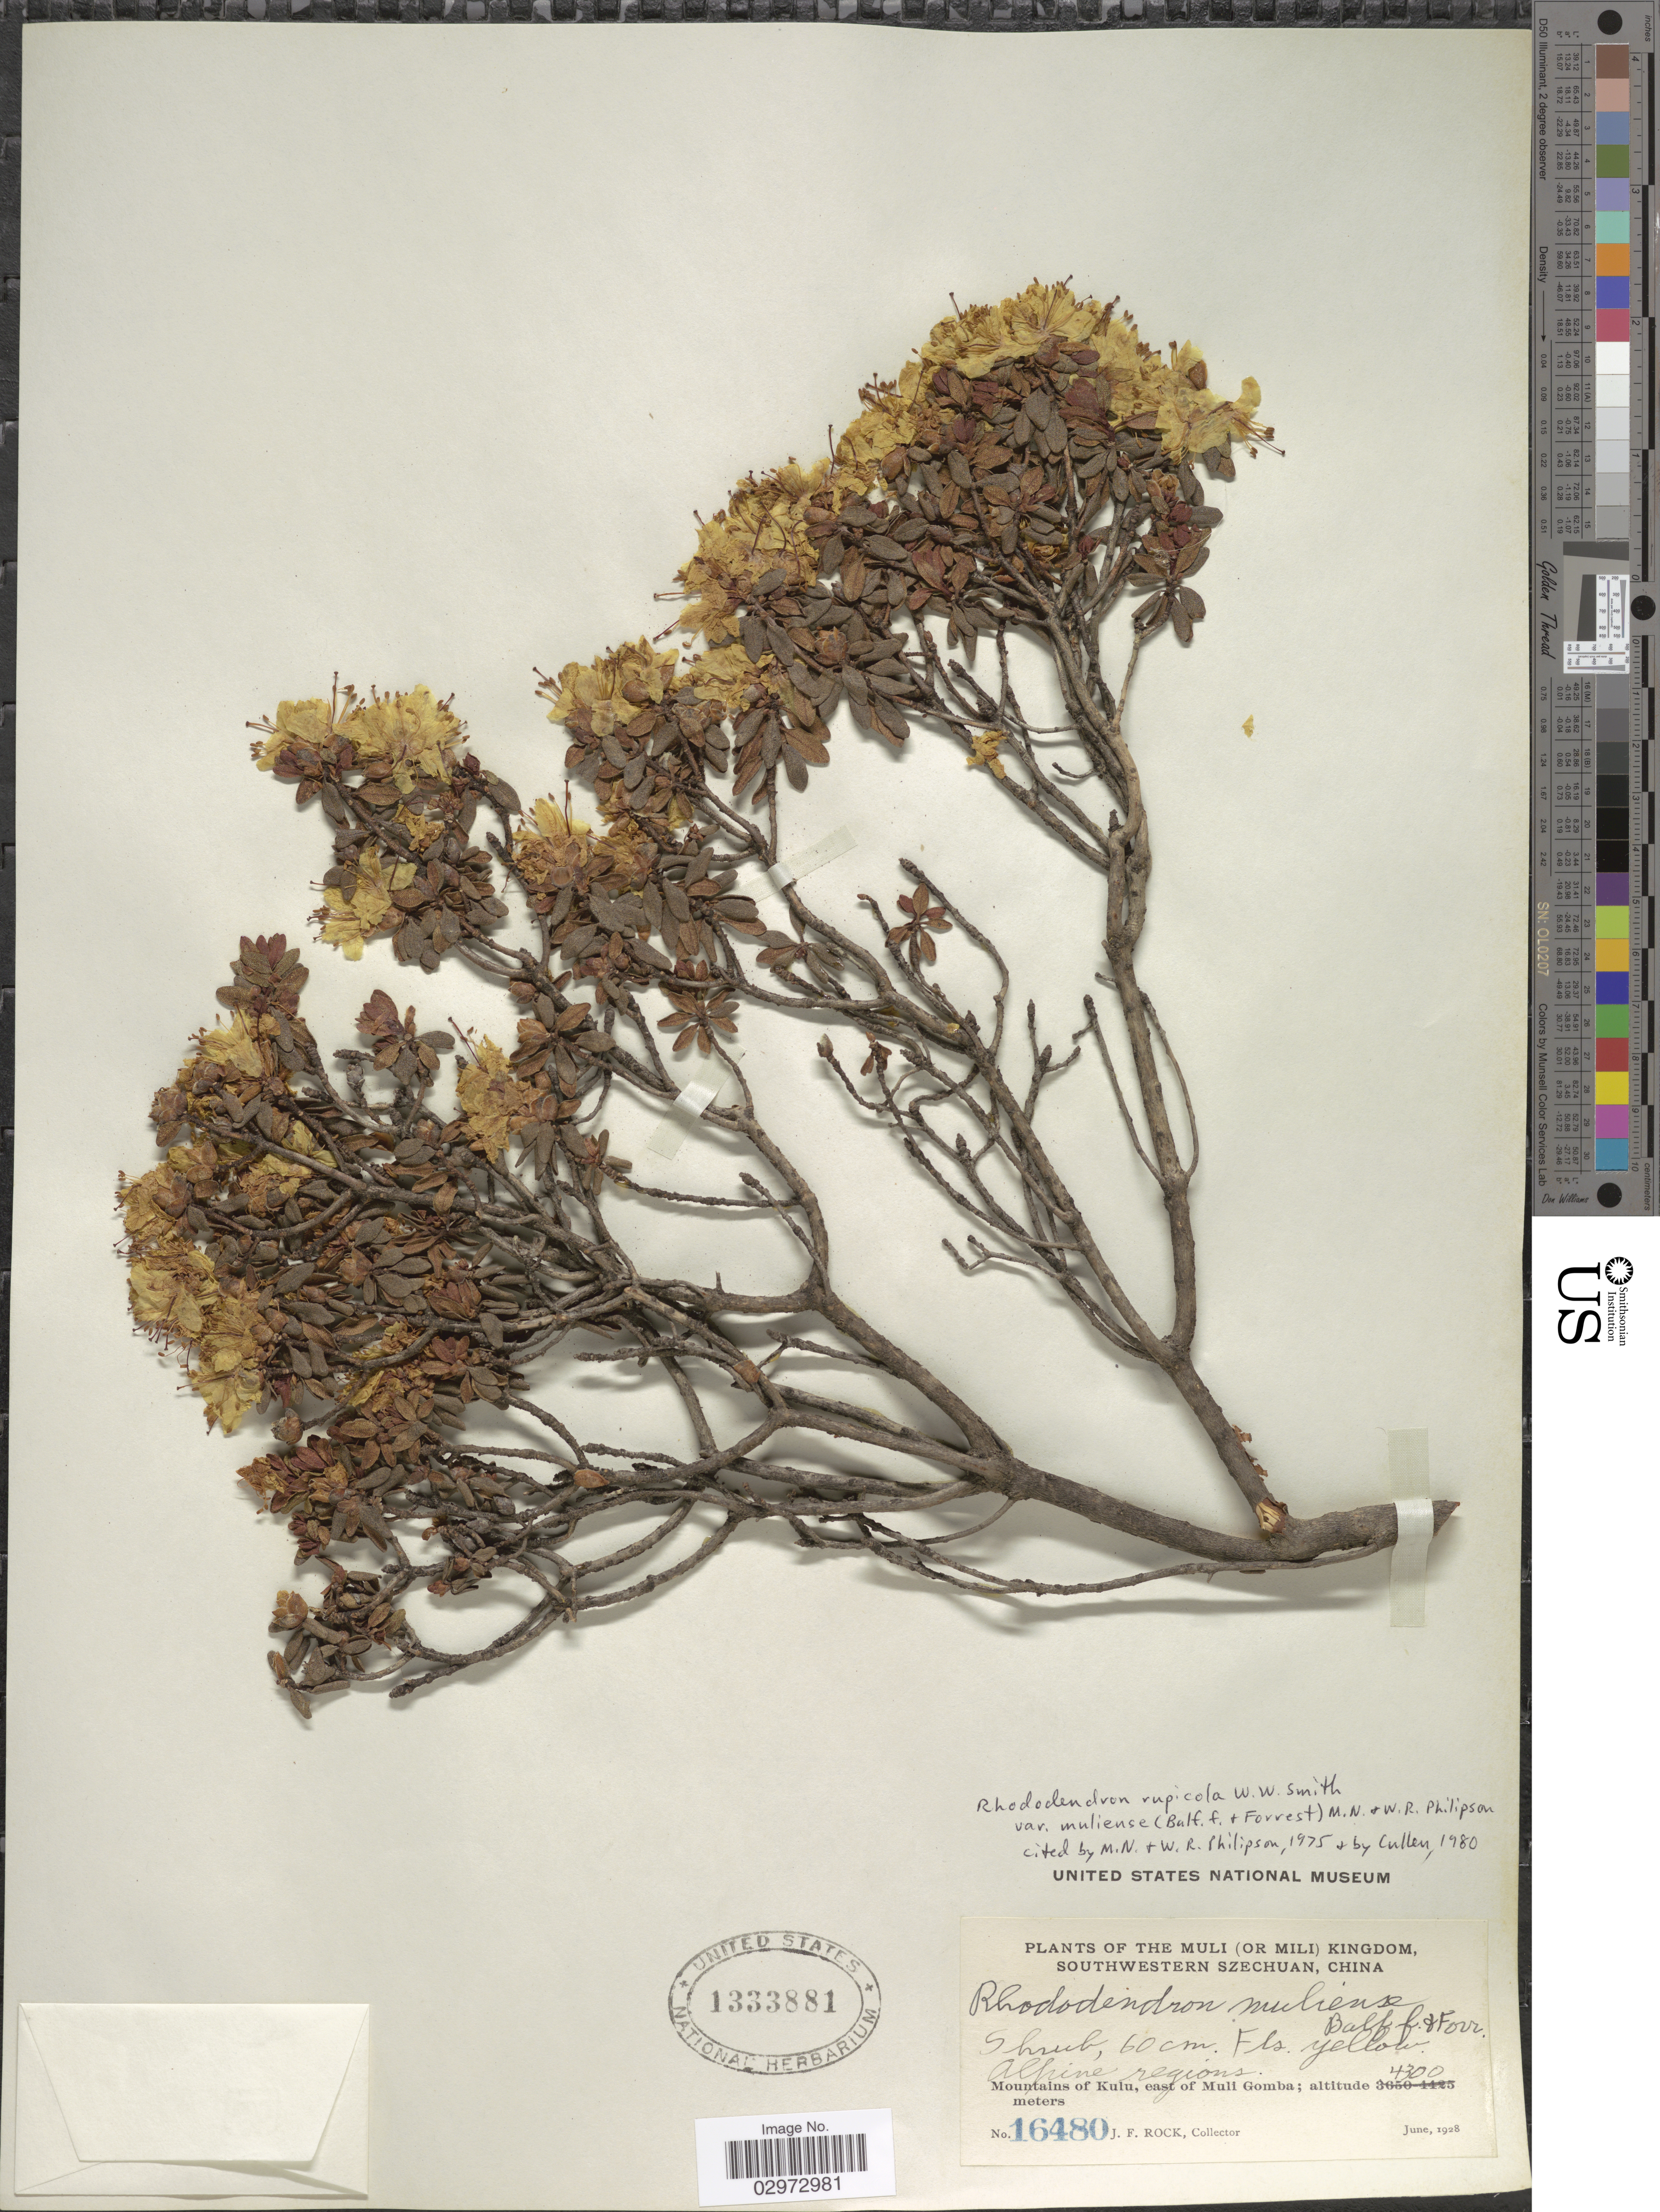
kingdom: Plantae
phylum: Tracheophyta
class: Magnoliopsida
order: Ericales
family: Ericaceae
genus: Rhododendron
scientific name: Rhododendron rupicola var. muliense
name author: (Balf. f. & Forrest) Philipson & M. N. Philipson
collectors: J. Rock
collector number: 16480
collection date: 1928-06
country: China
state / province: Sichuan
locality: Muli (or Mili) Kingdom, Southwestern Szechuan, Mountains of Kulu, east of Muli Gomba.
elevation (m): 4300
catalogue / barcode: US 1333881